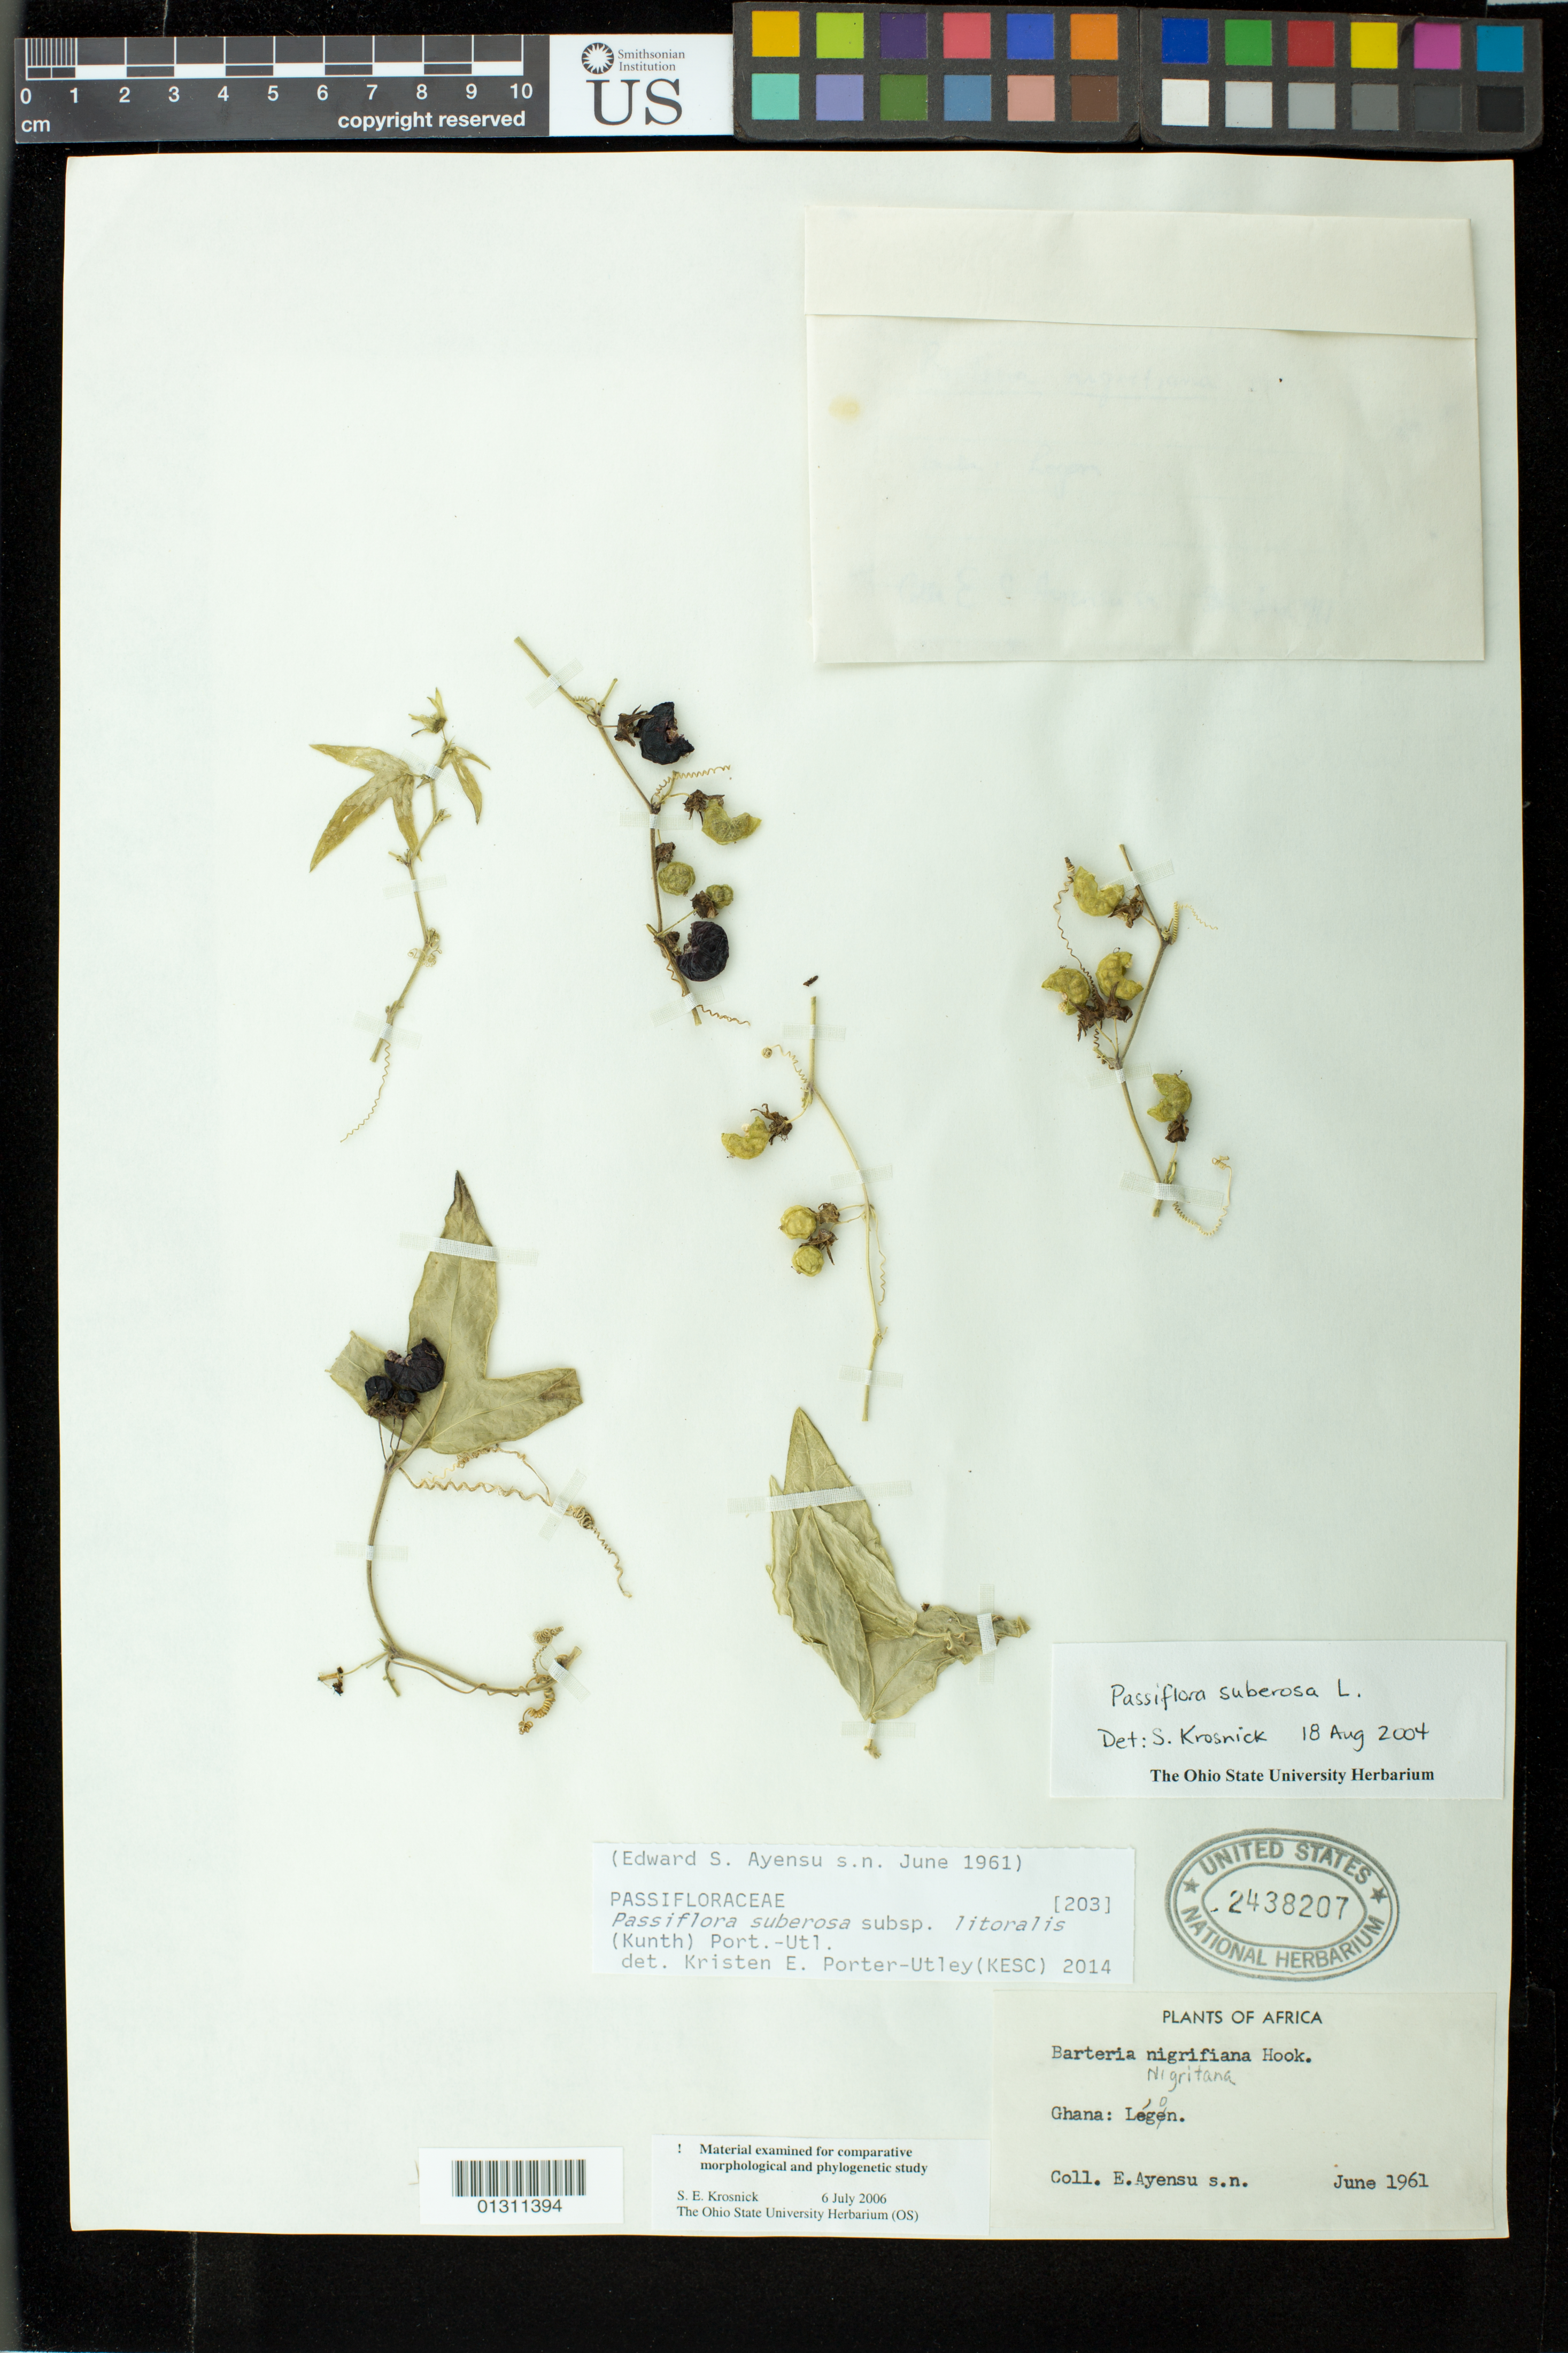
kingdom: Plantae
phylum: Tracheophyta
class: Magnoliopsida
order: Malpighiales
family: Passifloraceae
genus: Passiflora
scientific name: Passiflora suberosa subsp. litoralis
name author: (Kunth) Port.-Utl. et al.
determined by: Porter-Utley, Kristen E.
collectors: E. S. Ayensu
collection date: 1961-06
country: Ghana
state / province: Greater Accra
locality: Legon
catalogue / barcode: US 2438207